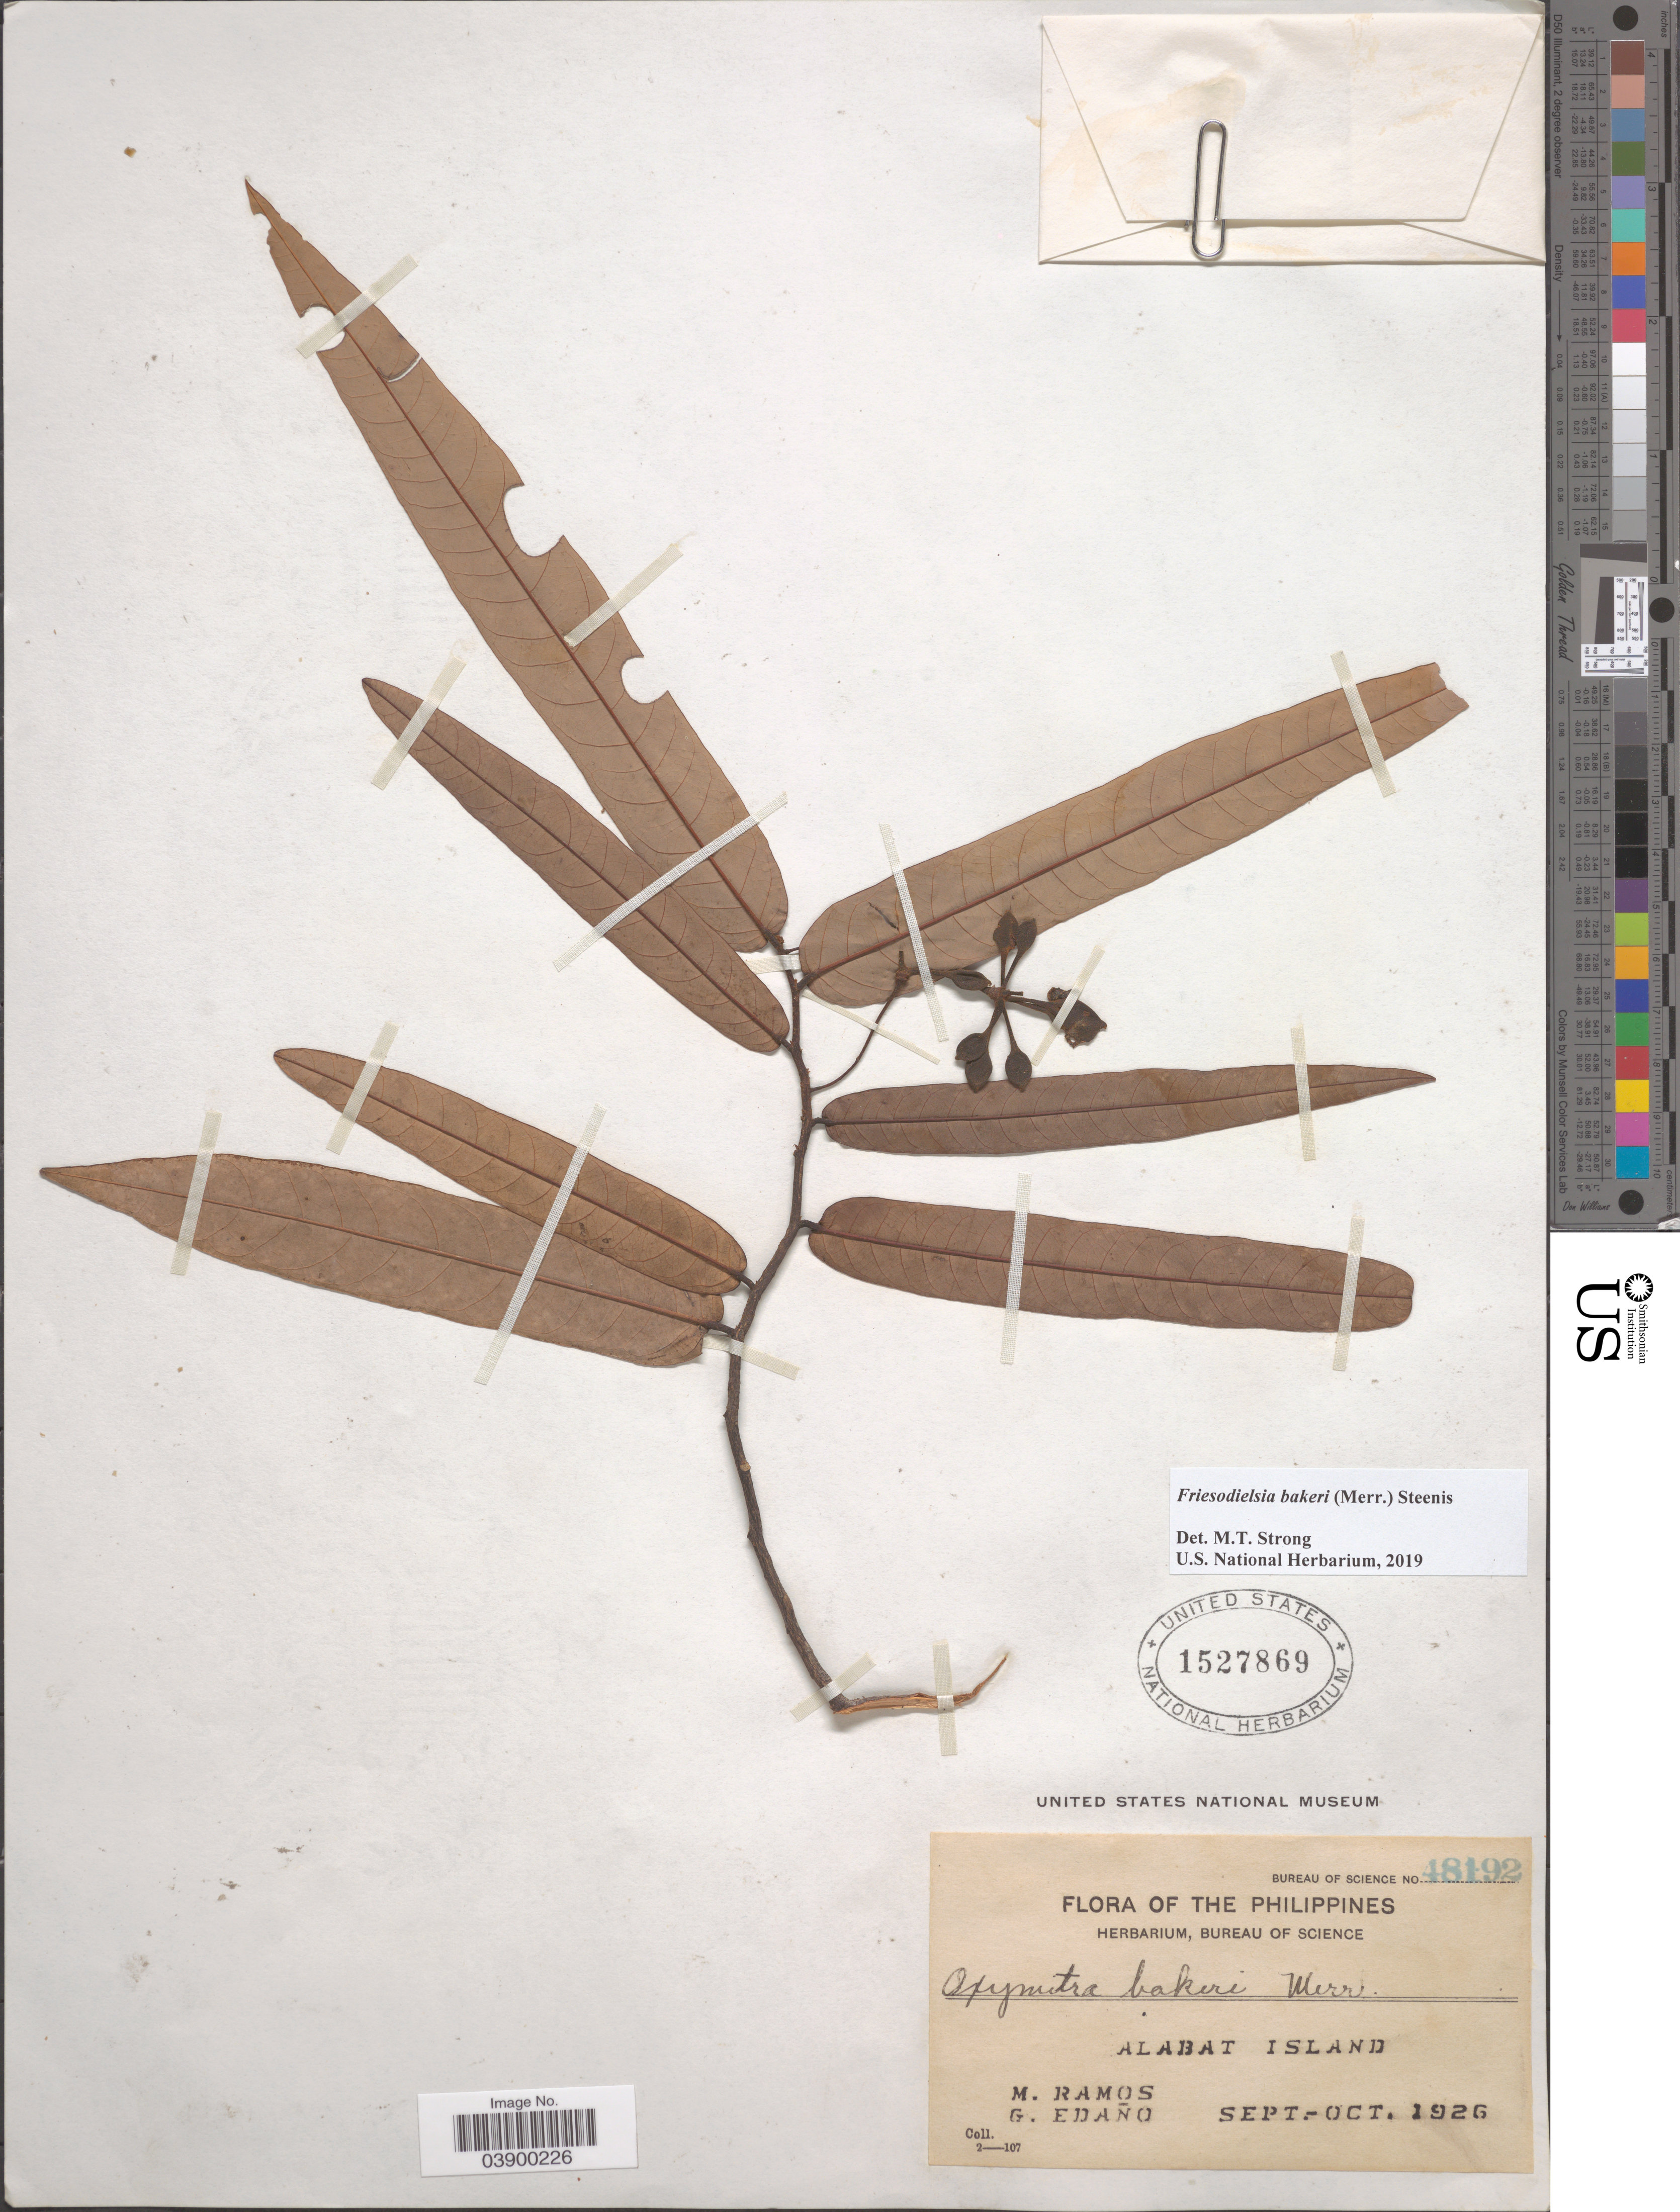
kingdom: Plantae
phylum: Tracheophyta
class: Magnoliopsida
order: Magnoliales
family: Annonaceae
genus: Friesodielsia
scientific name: Friesodielsia bakeri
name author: (Merr.) Steenis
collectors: M. Ramos & G. Edaño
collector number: Bureau of Science 48192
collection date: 1926-09/1926-10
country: Philippines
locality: Alabat Island.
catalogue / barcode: US 1527869